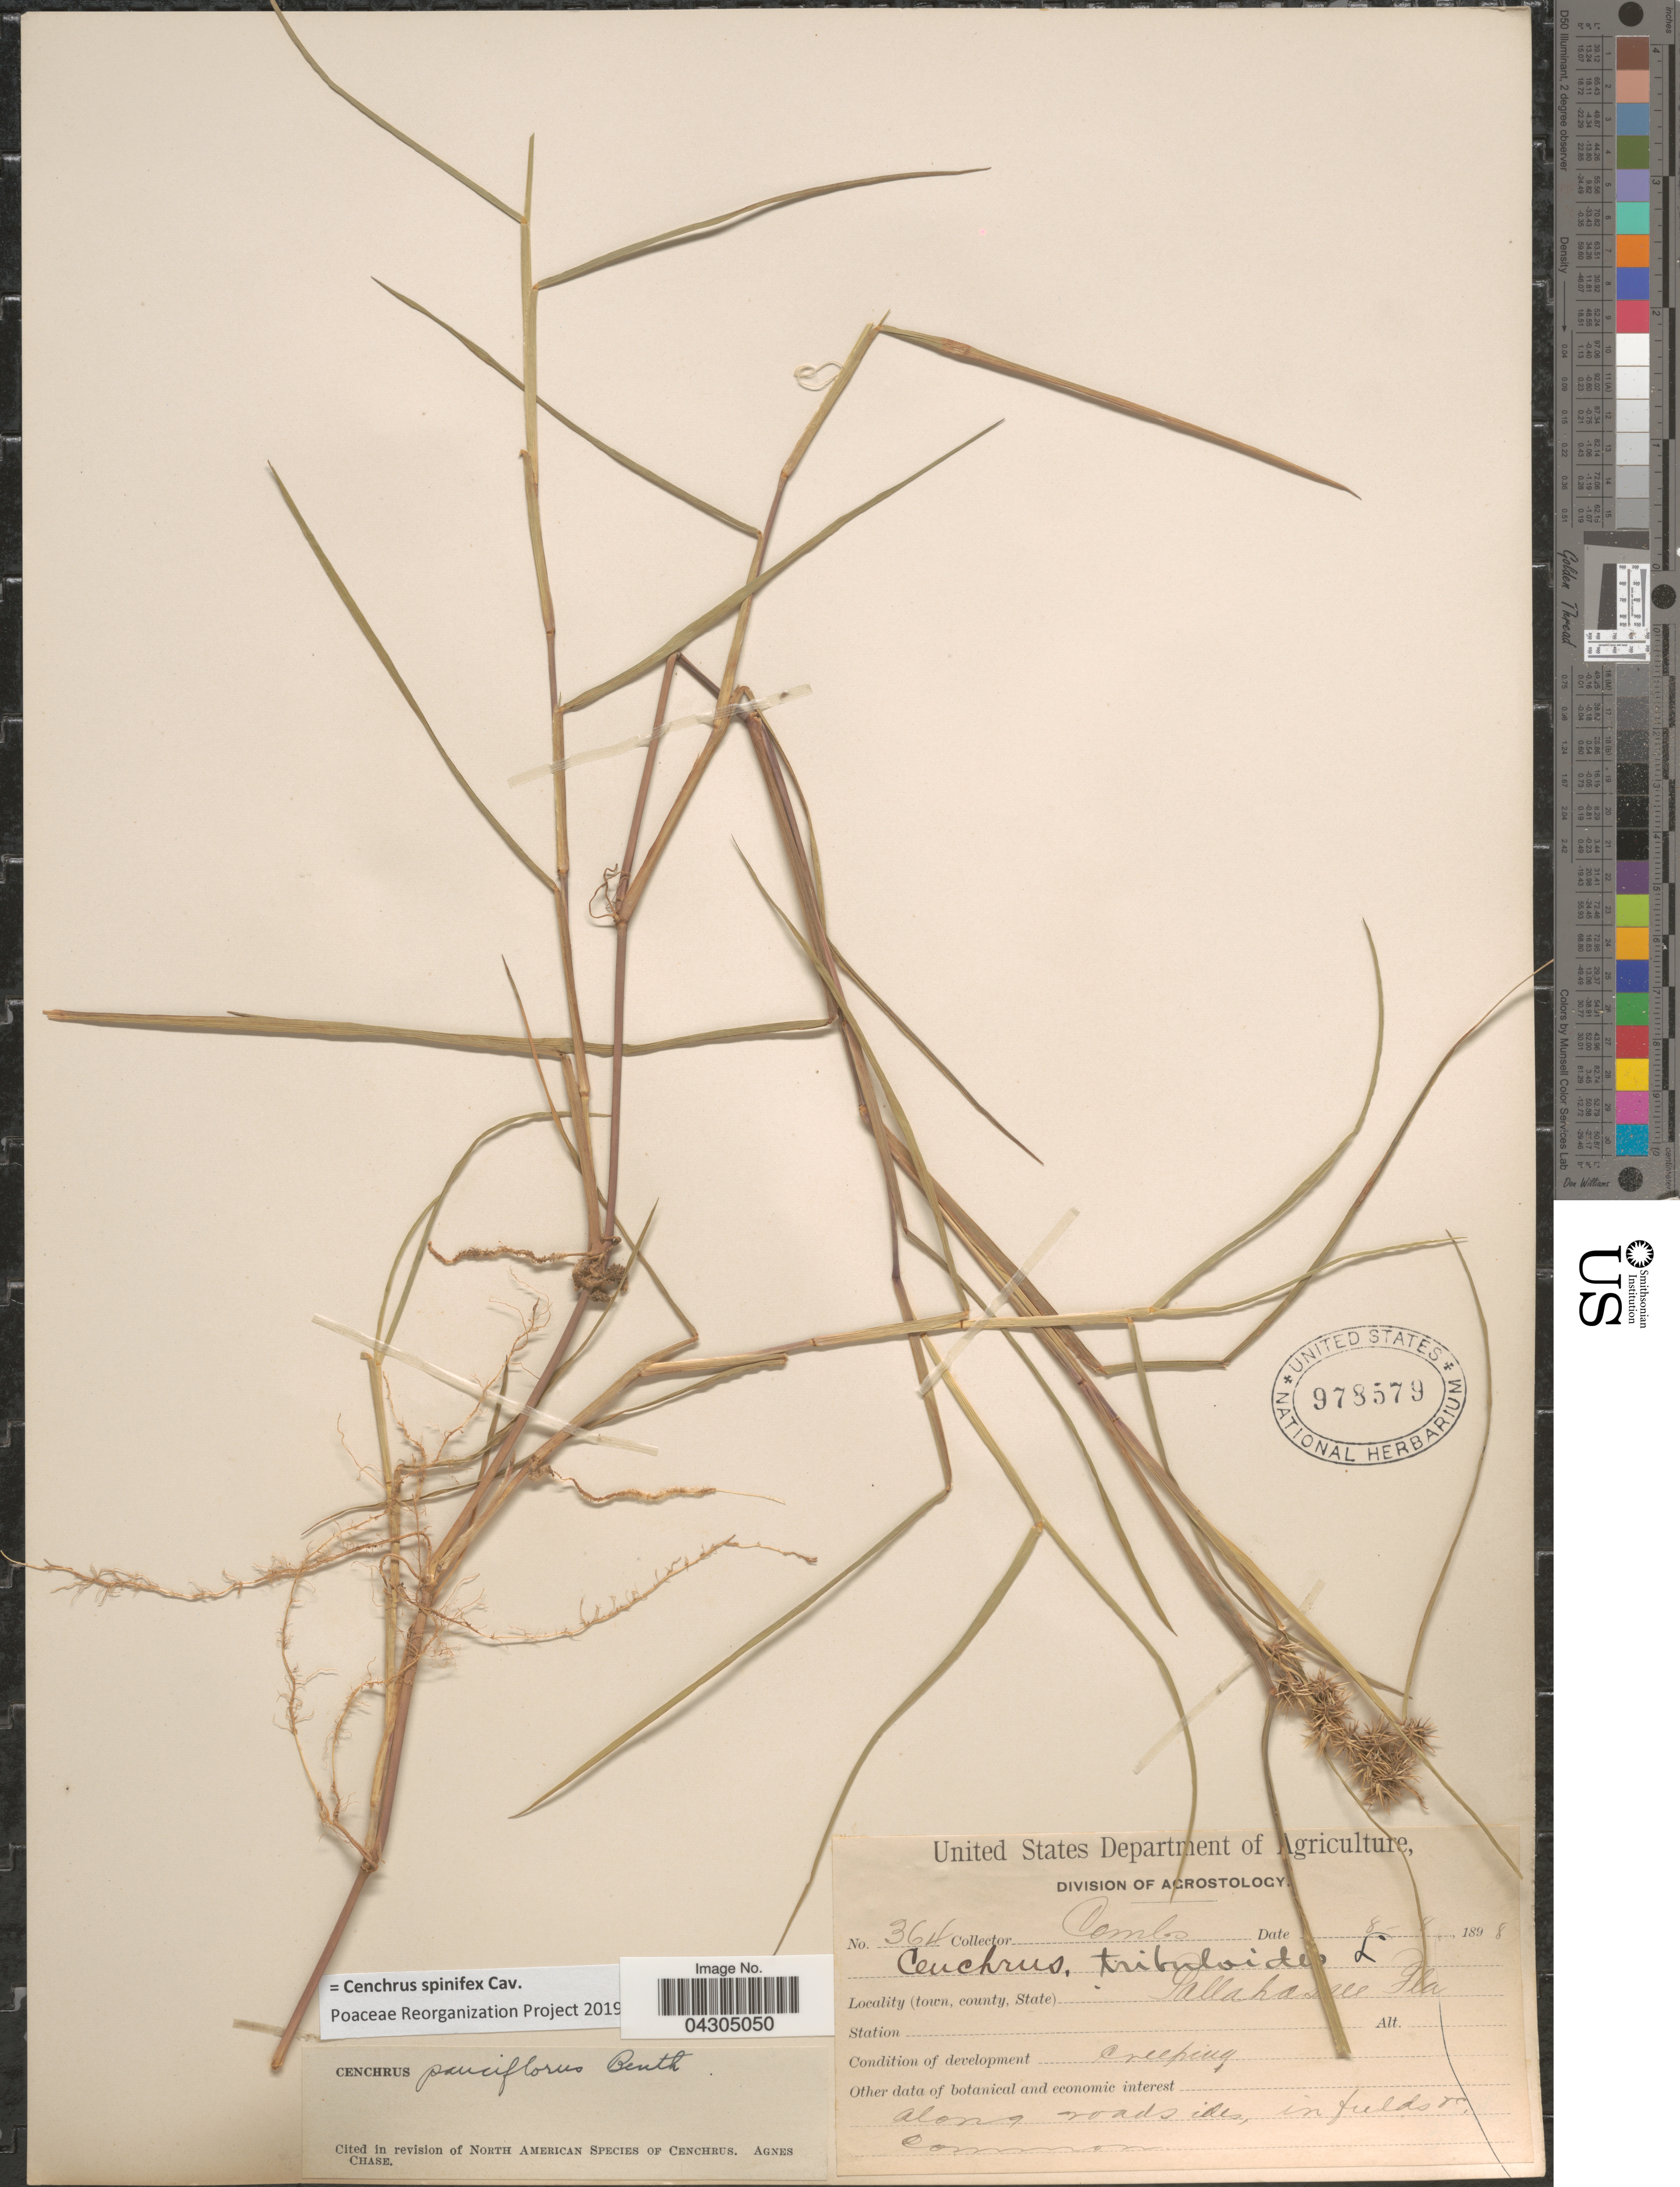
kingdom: Plantae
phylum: Tracheophyta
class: Liliopsida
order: Poales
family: Poaceae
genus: Cenchrus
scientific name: Cenchrus spinifex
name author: Cav.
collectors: -. Combs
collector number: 364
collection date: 1898-08-08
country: United States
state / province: Florida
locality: Tallahassee. Along roadsides, in fields.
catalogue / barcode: US 978579